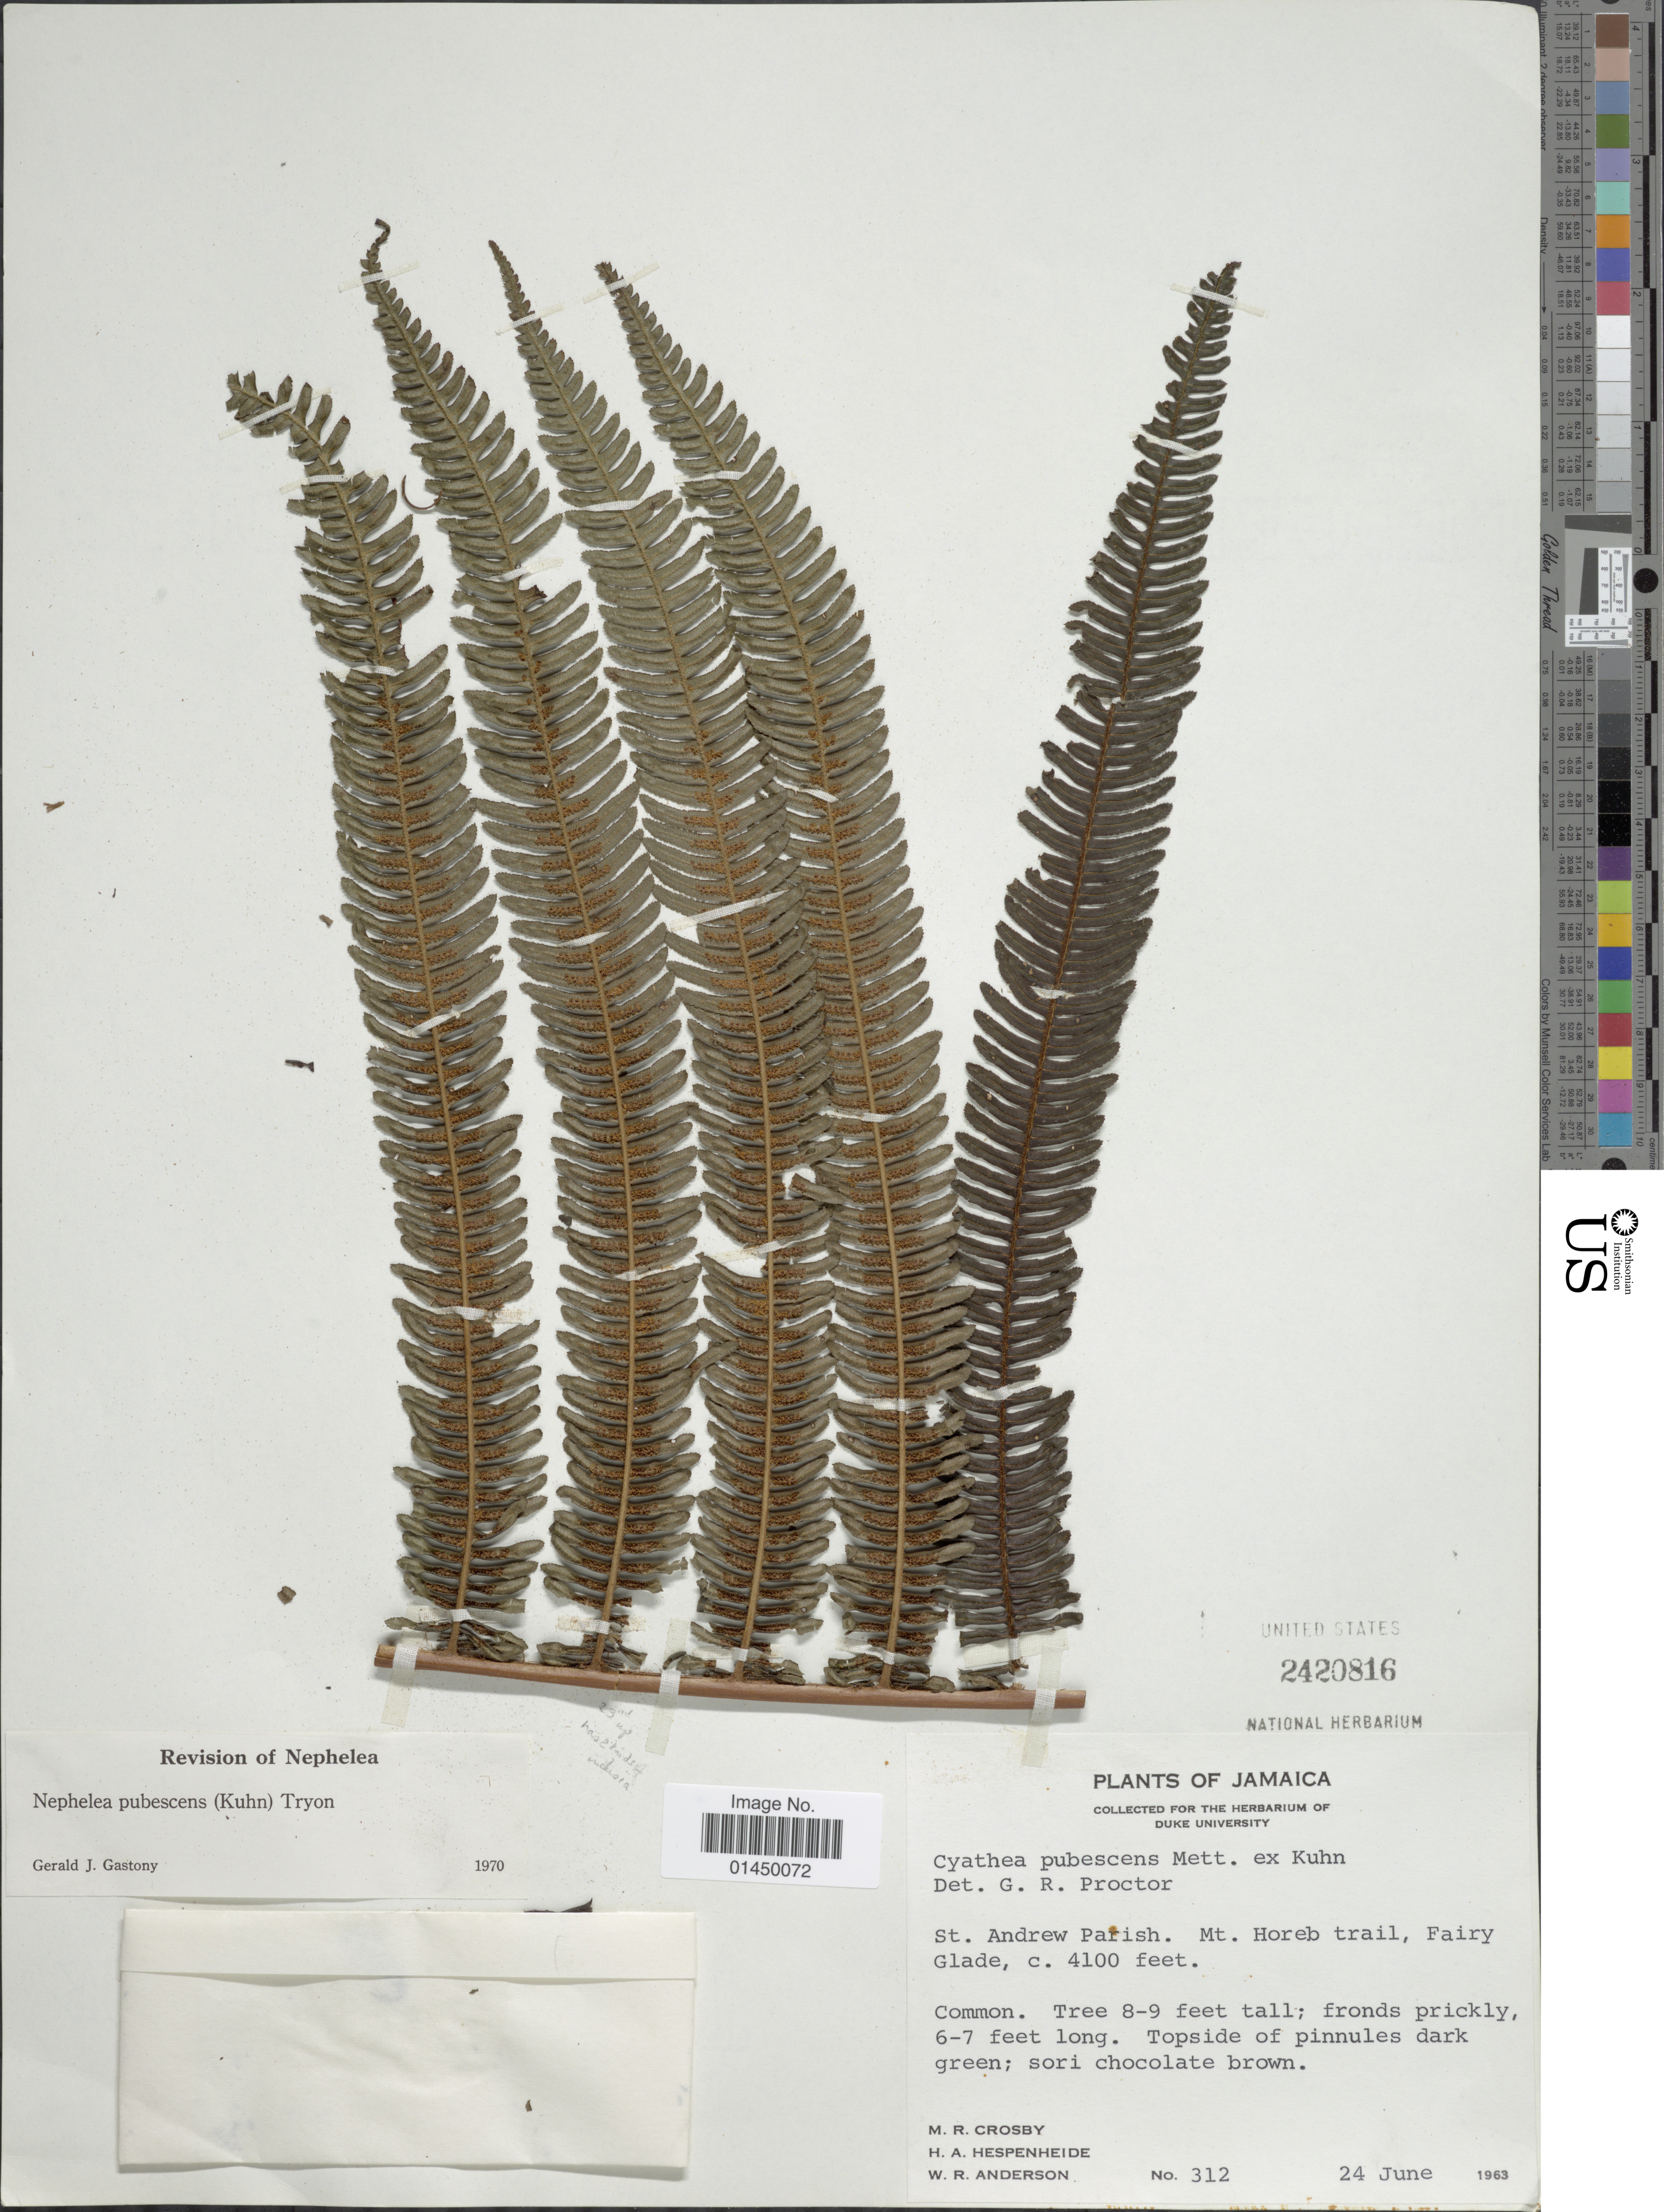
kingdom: Plantae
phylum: Tracheophyta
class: Polypodiopsida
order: Cyatheales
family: Cyatheaceae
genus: Cyathea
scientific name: Cyathea bipinnatifida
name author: (Baker) Domin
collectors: M. R. Crosby, H. A. Hespenheide & W. Anderson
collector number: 312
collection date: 1963-06-24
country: Jamaica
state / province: Saint Andrew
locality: St. Andrew Parish, Mt. Horeb trail, Fairy Glade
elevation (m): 1250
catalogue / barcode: US 2420816